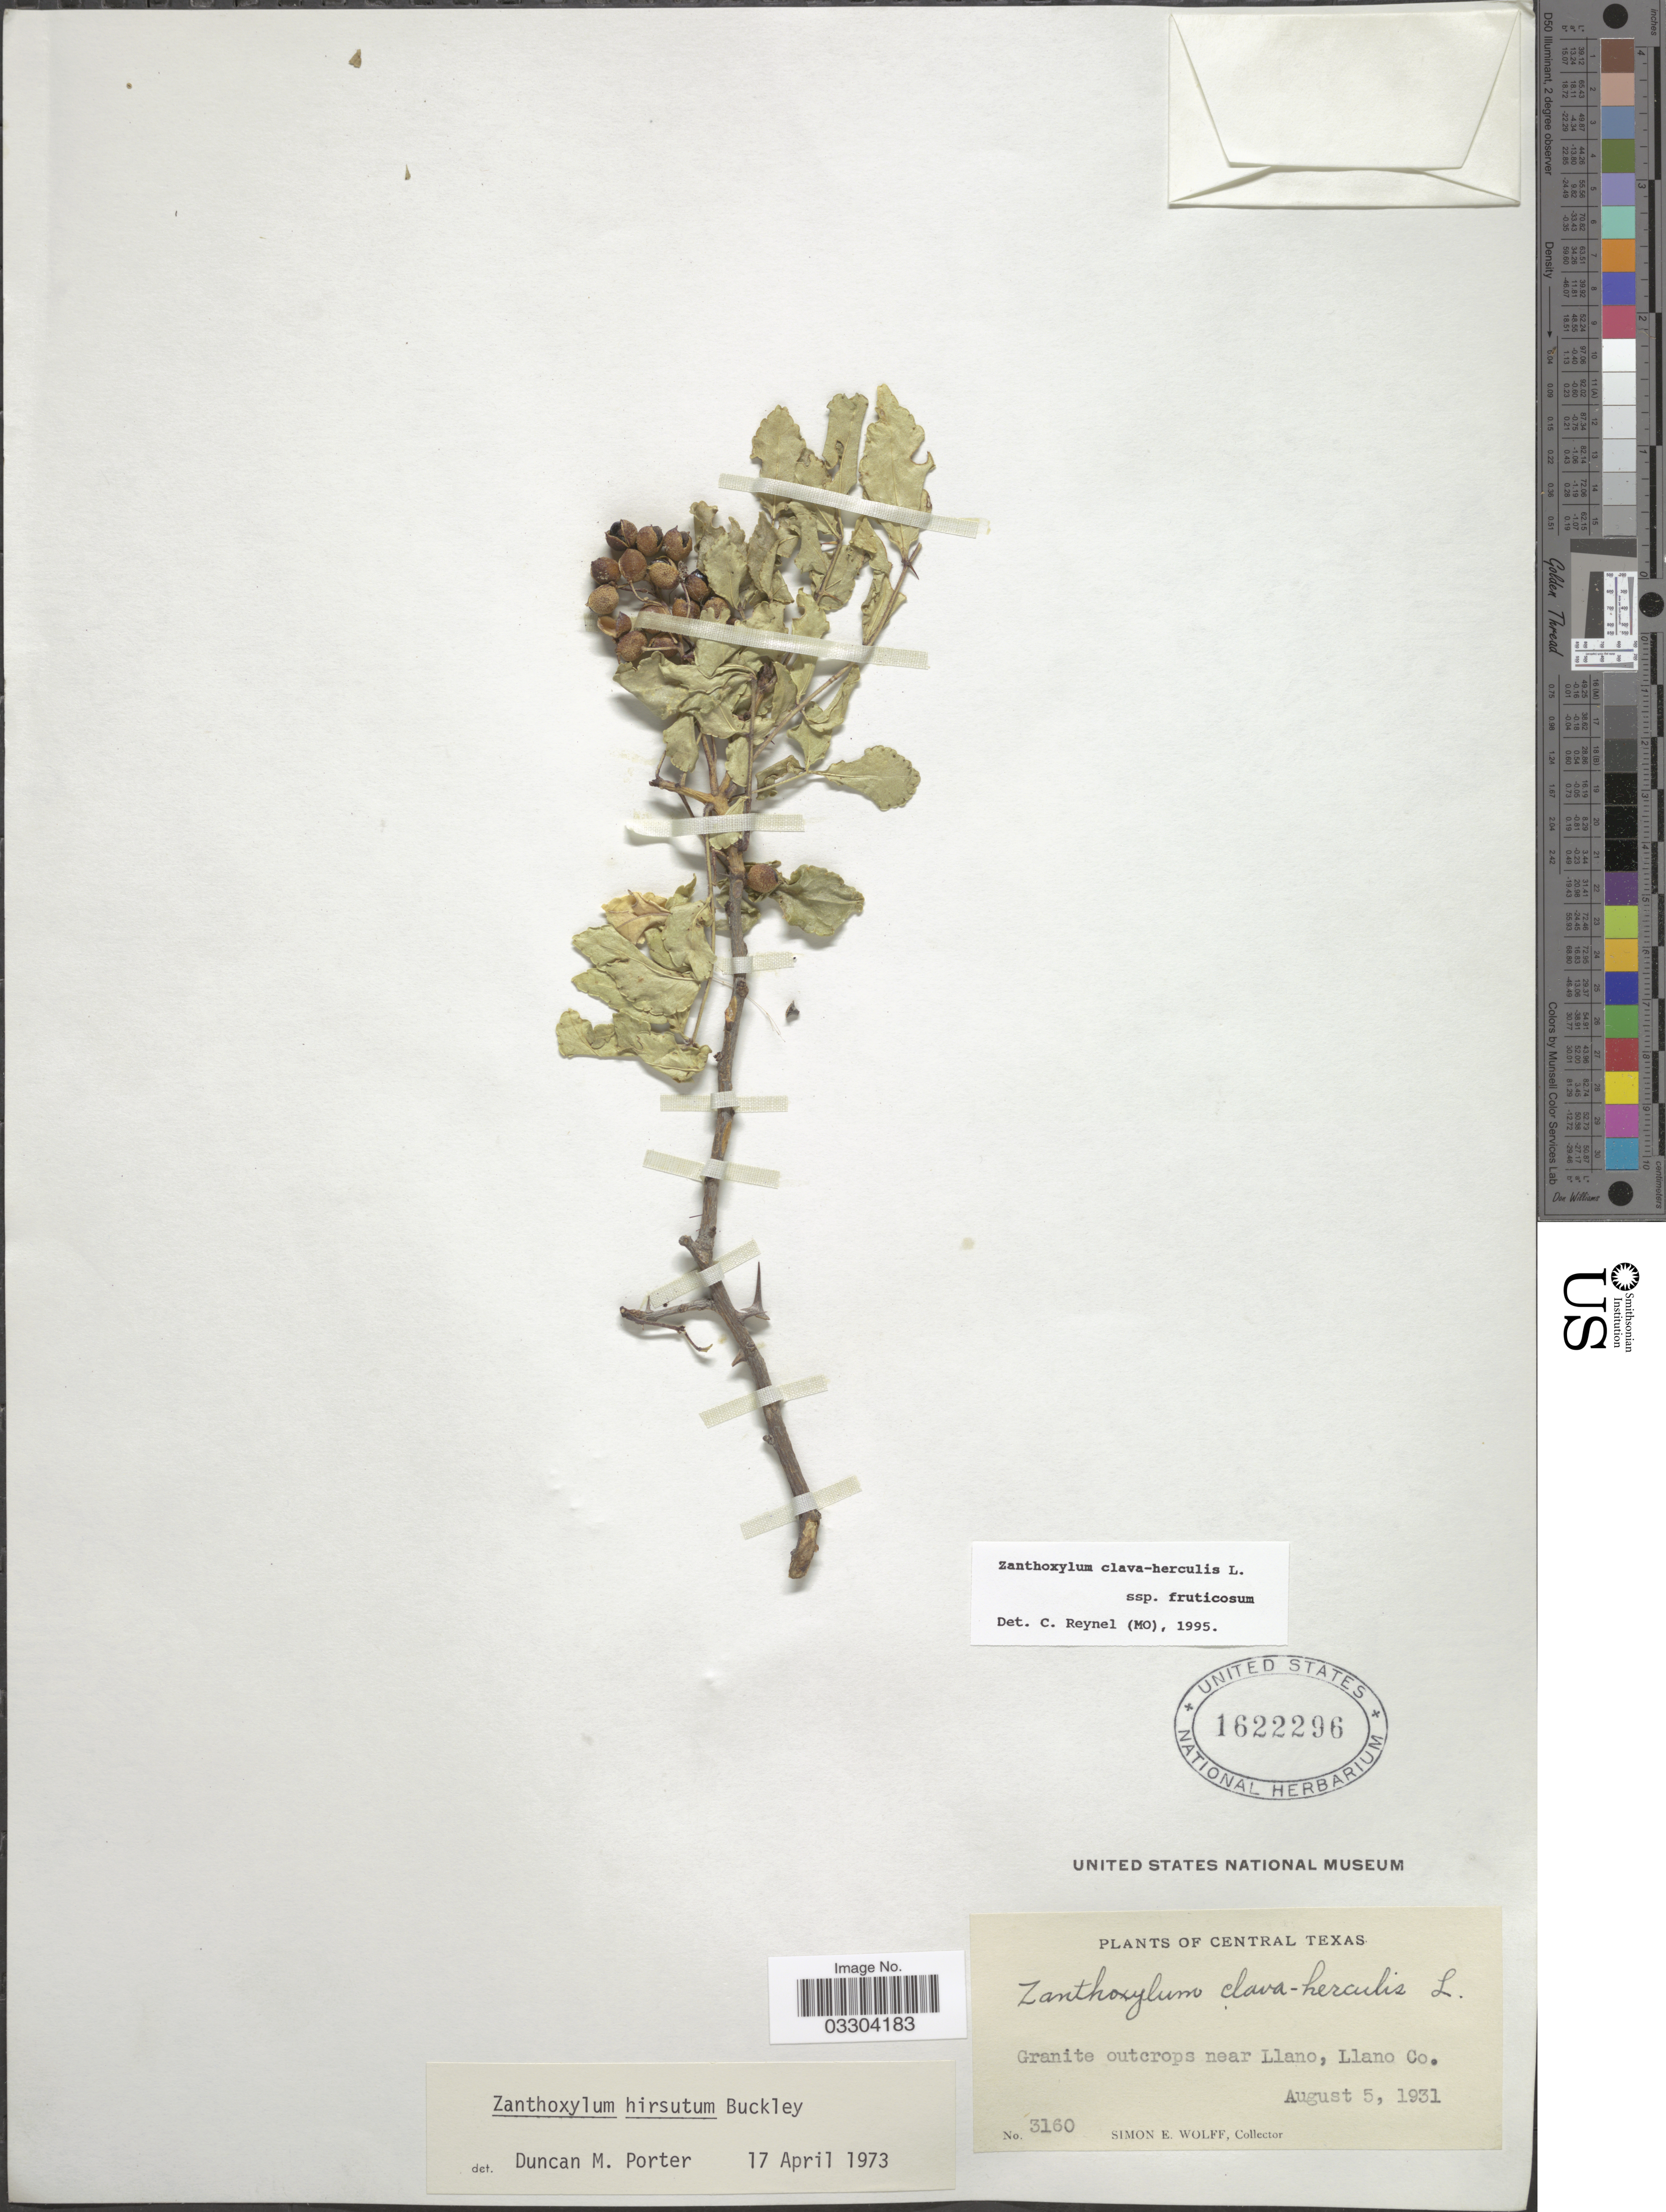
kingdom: Plantae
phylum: Tracheophyta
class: Magnoliopsida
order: Sapindales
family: Rutaceae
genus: Zanthoxylum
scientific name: Zanthoxylum clava-herculis subsp. fruticosum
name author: (A. Gray) Reynel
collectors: S. E. Wolff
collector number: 3160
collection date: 1931-08-05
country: United States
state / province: Texas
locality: Central Texas, Granite outcrops near Llano, Llano Co.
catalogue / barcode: US 1622296